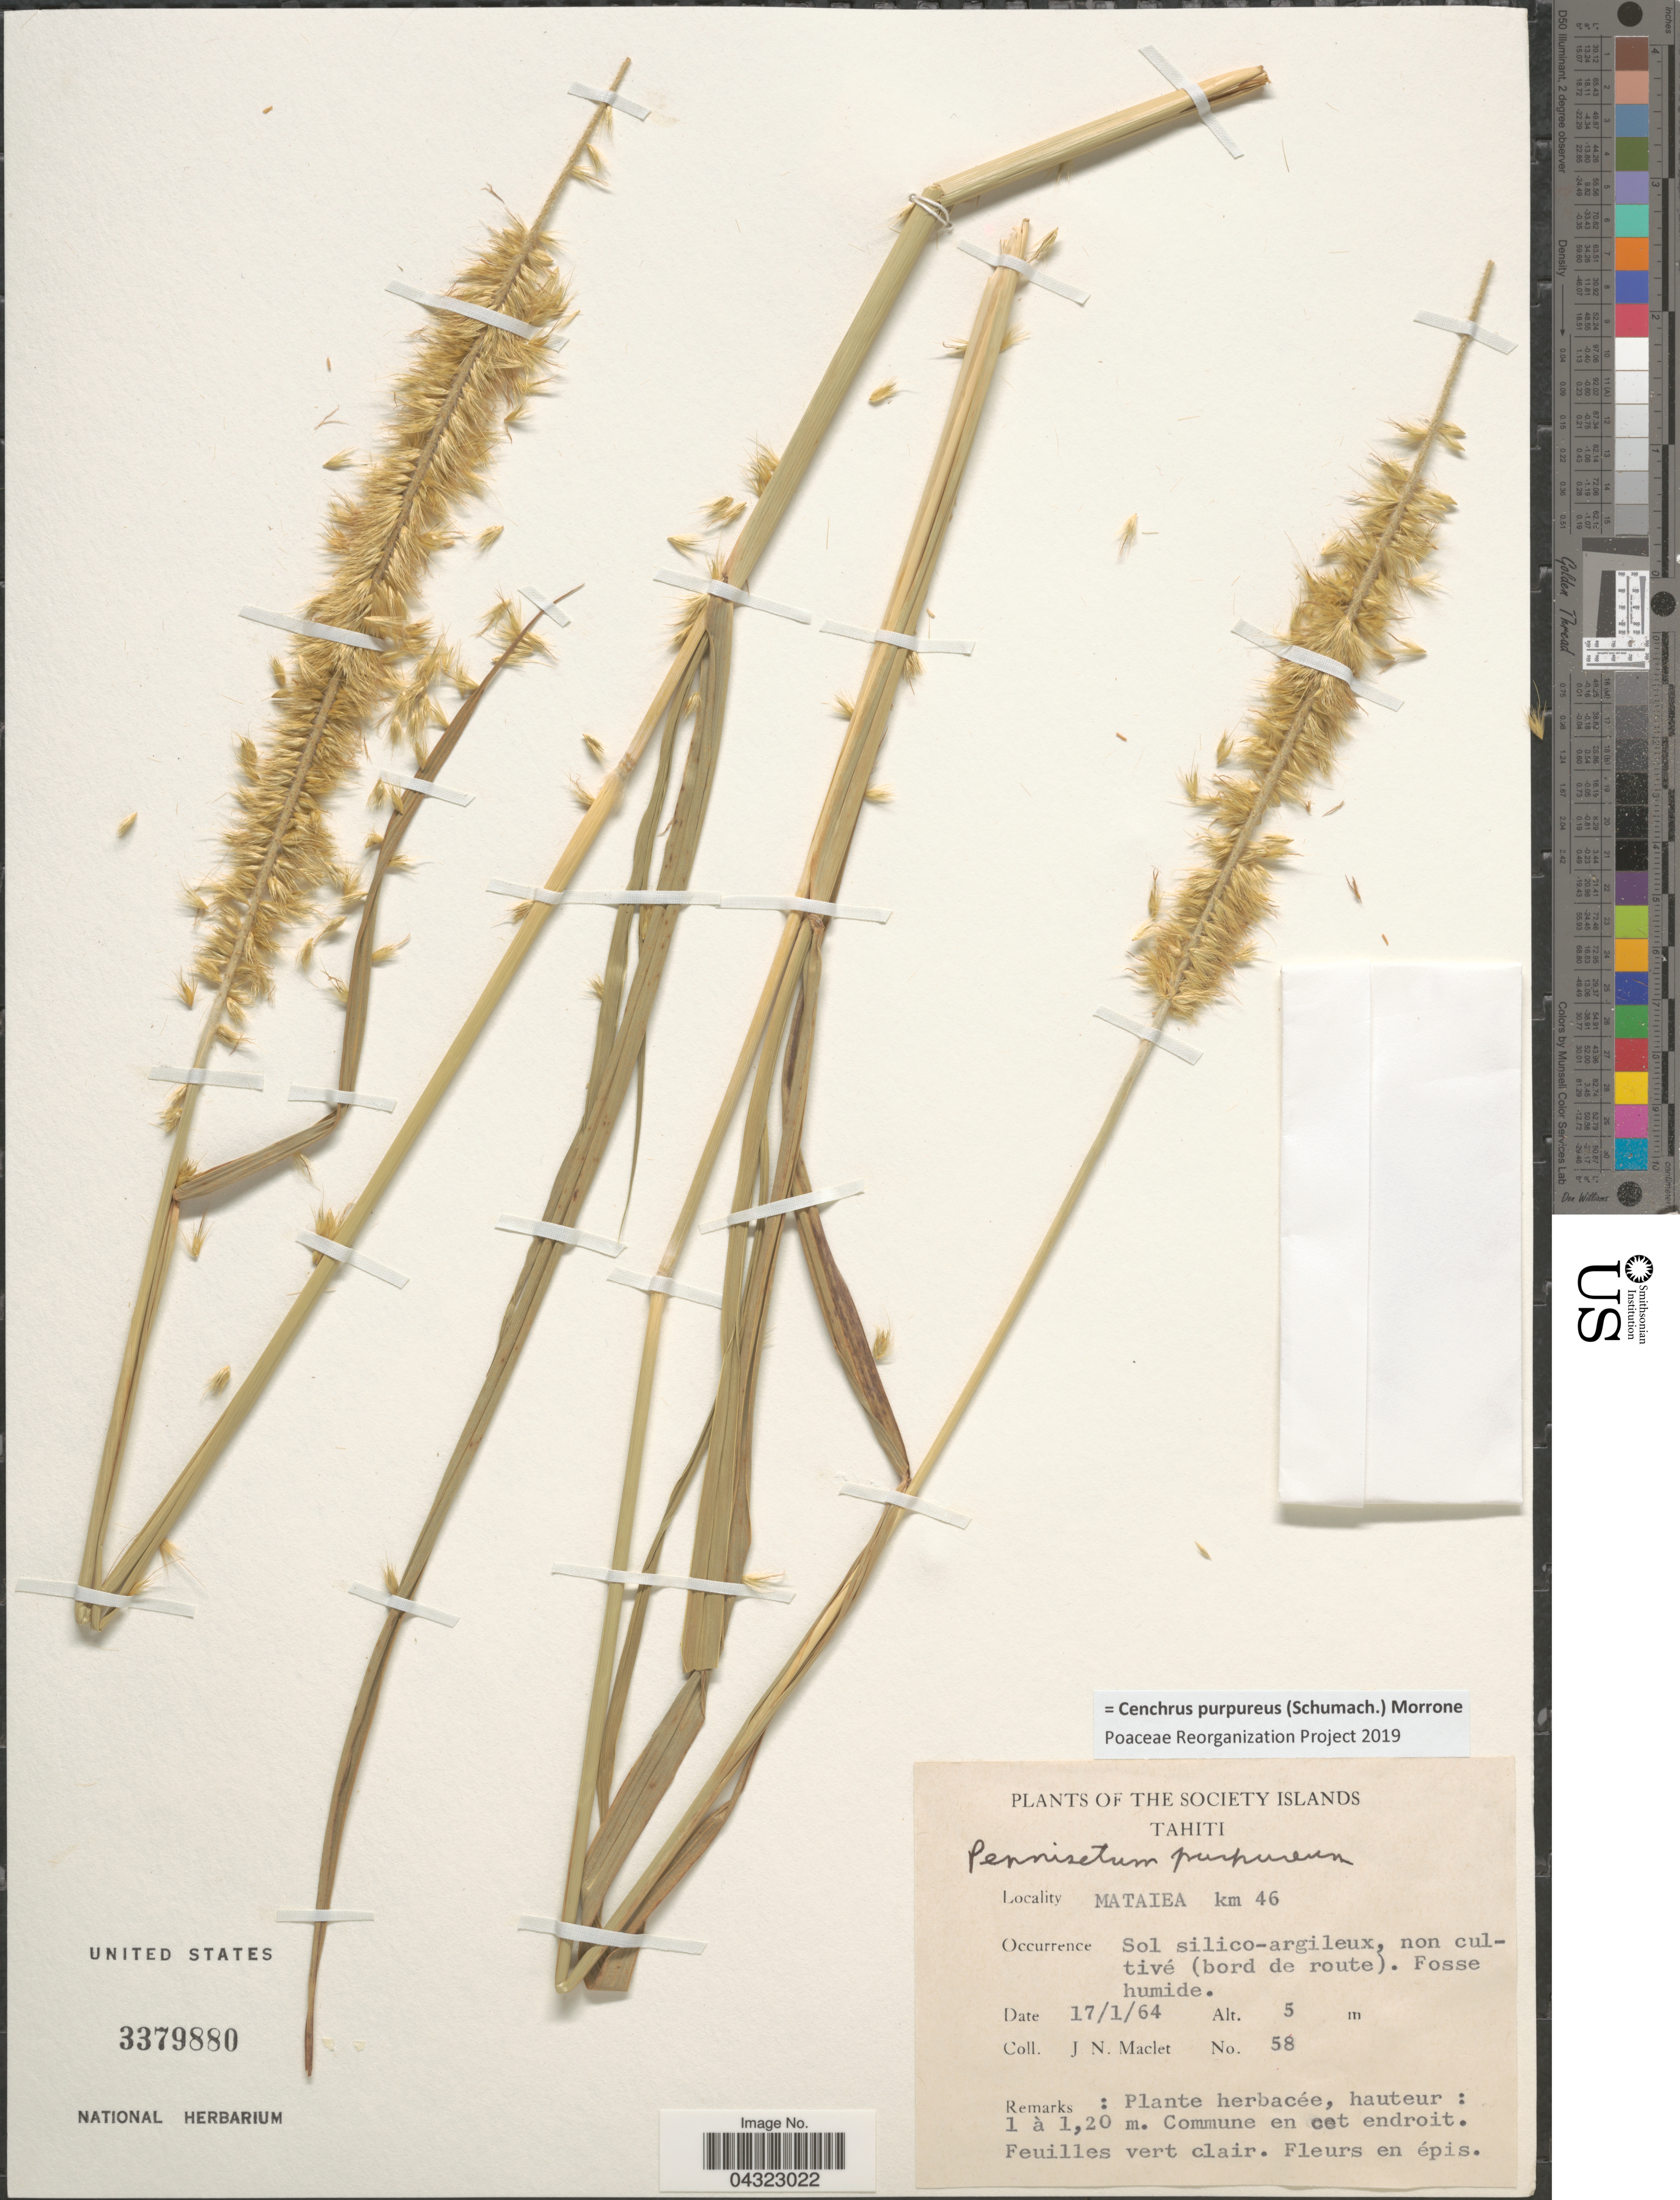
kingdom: Plantae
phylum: Tracheophyta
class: Liliopsida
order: Poales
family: Poaceae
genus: Cenchrus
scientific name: Cenchrus purpureus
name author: (Schumach.) Morrone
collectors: J. Maclet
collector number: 58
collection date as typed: Transcribed d/m/y: 17/1/64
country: French Polynesia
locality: The Society Islands. Tahiti. Mataiea km 46. Sol silico-argileux, non cultivé (bord de route). Fosse humide.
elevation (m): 5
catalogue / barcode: US 3379880